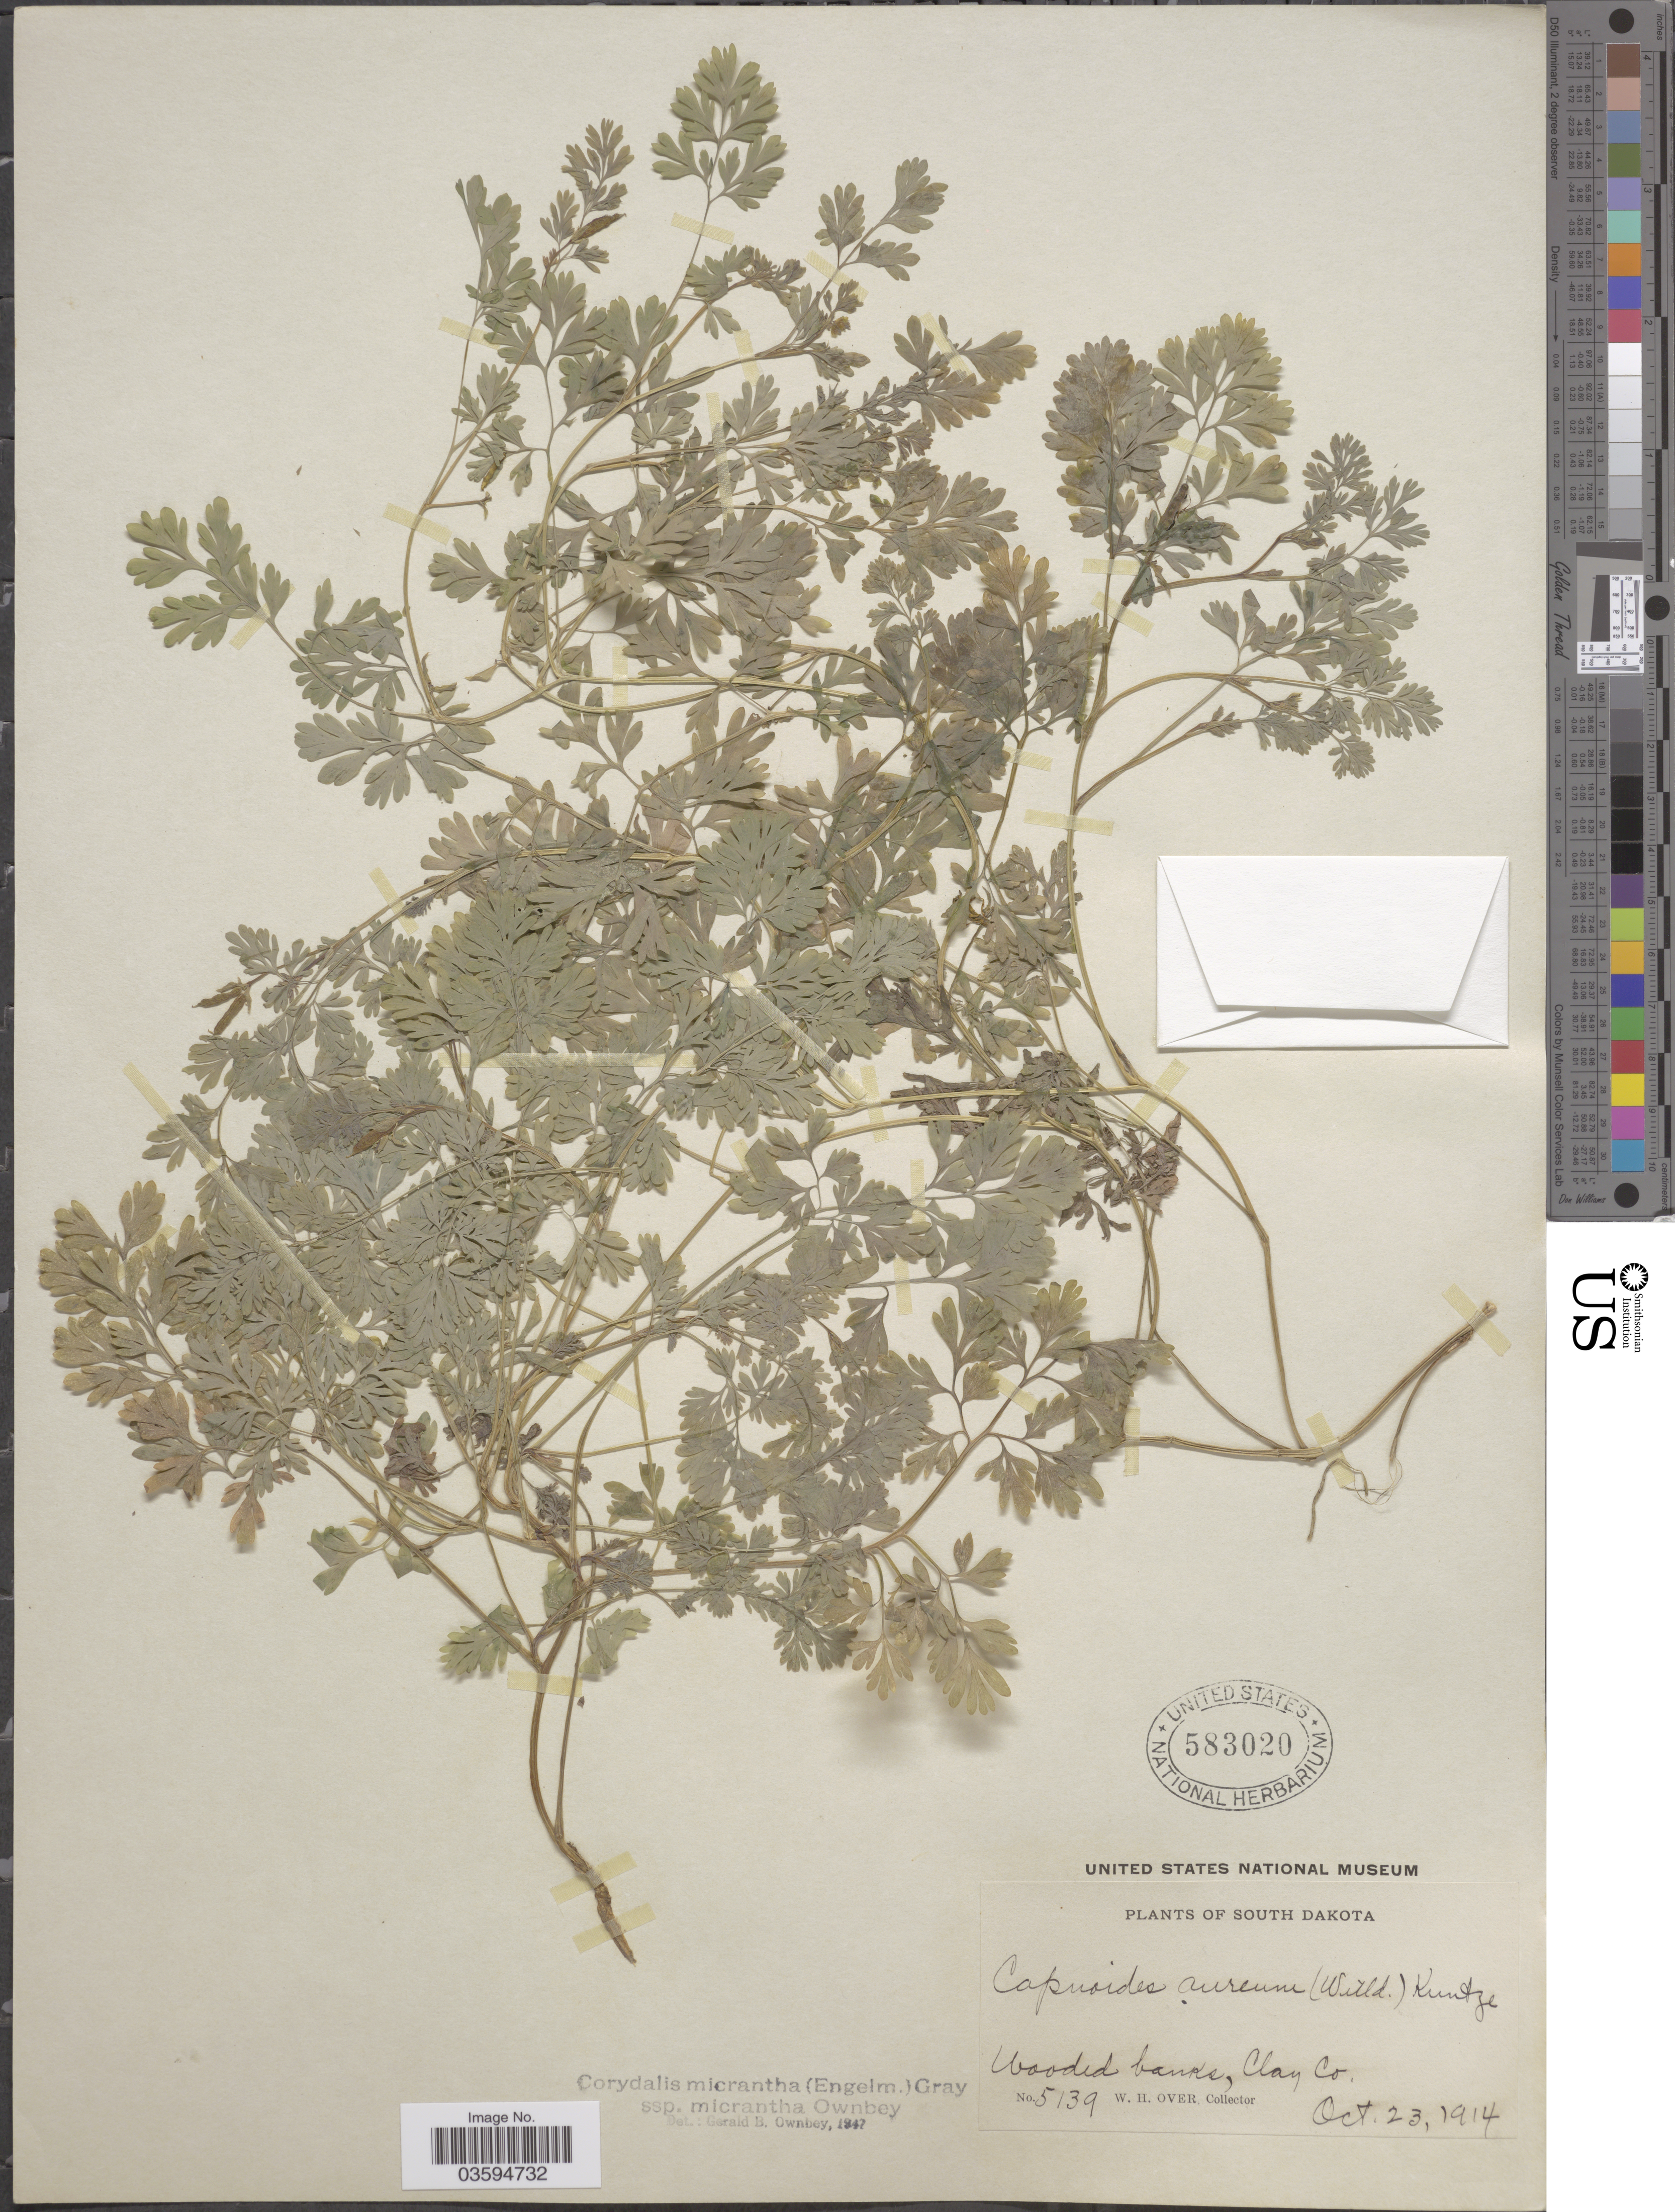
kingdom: Plantae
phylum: Tracheophyta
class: Magnoliopsida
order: Ranunculales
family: Papaveraceae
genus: Corydalis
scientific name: Corydalis micrantha subsp. micrantha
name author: (Engelm. & A. Gray) A. Gray & J.M. Coult.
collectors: W. Over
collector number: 5139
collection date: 1914-10-23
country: United States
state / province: South Dakota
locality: Wooded banks, Clay Co.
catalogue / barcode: US 583020